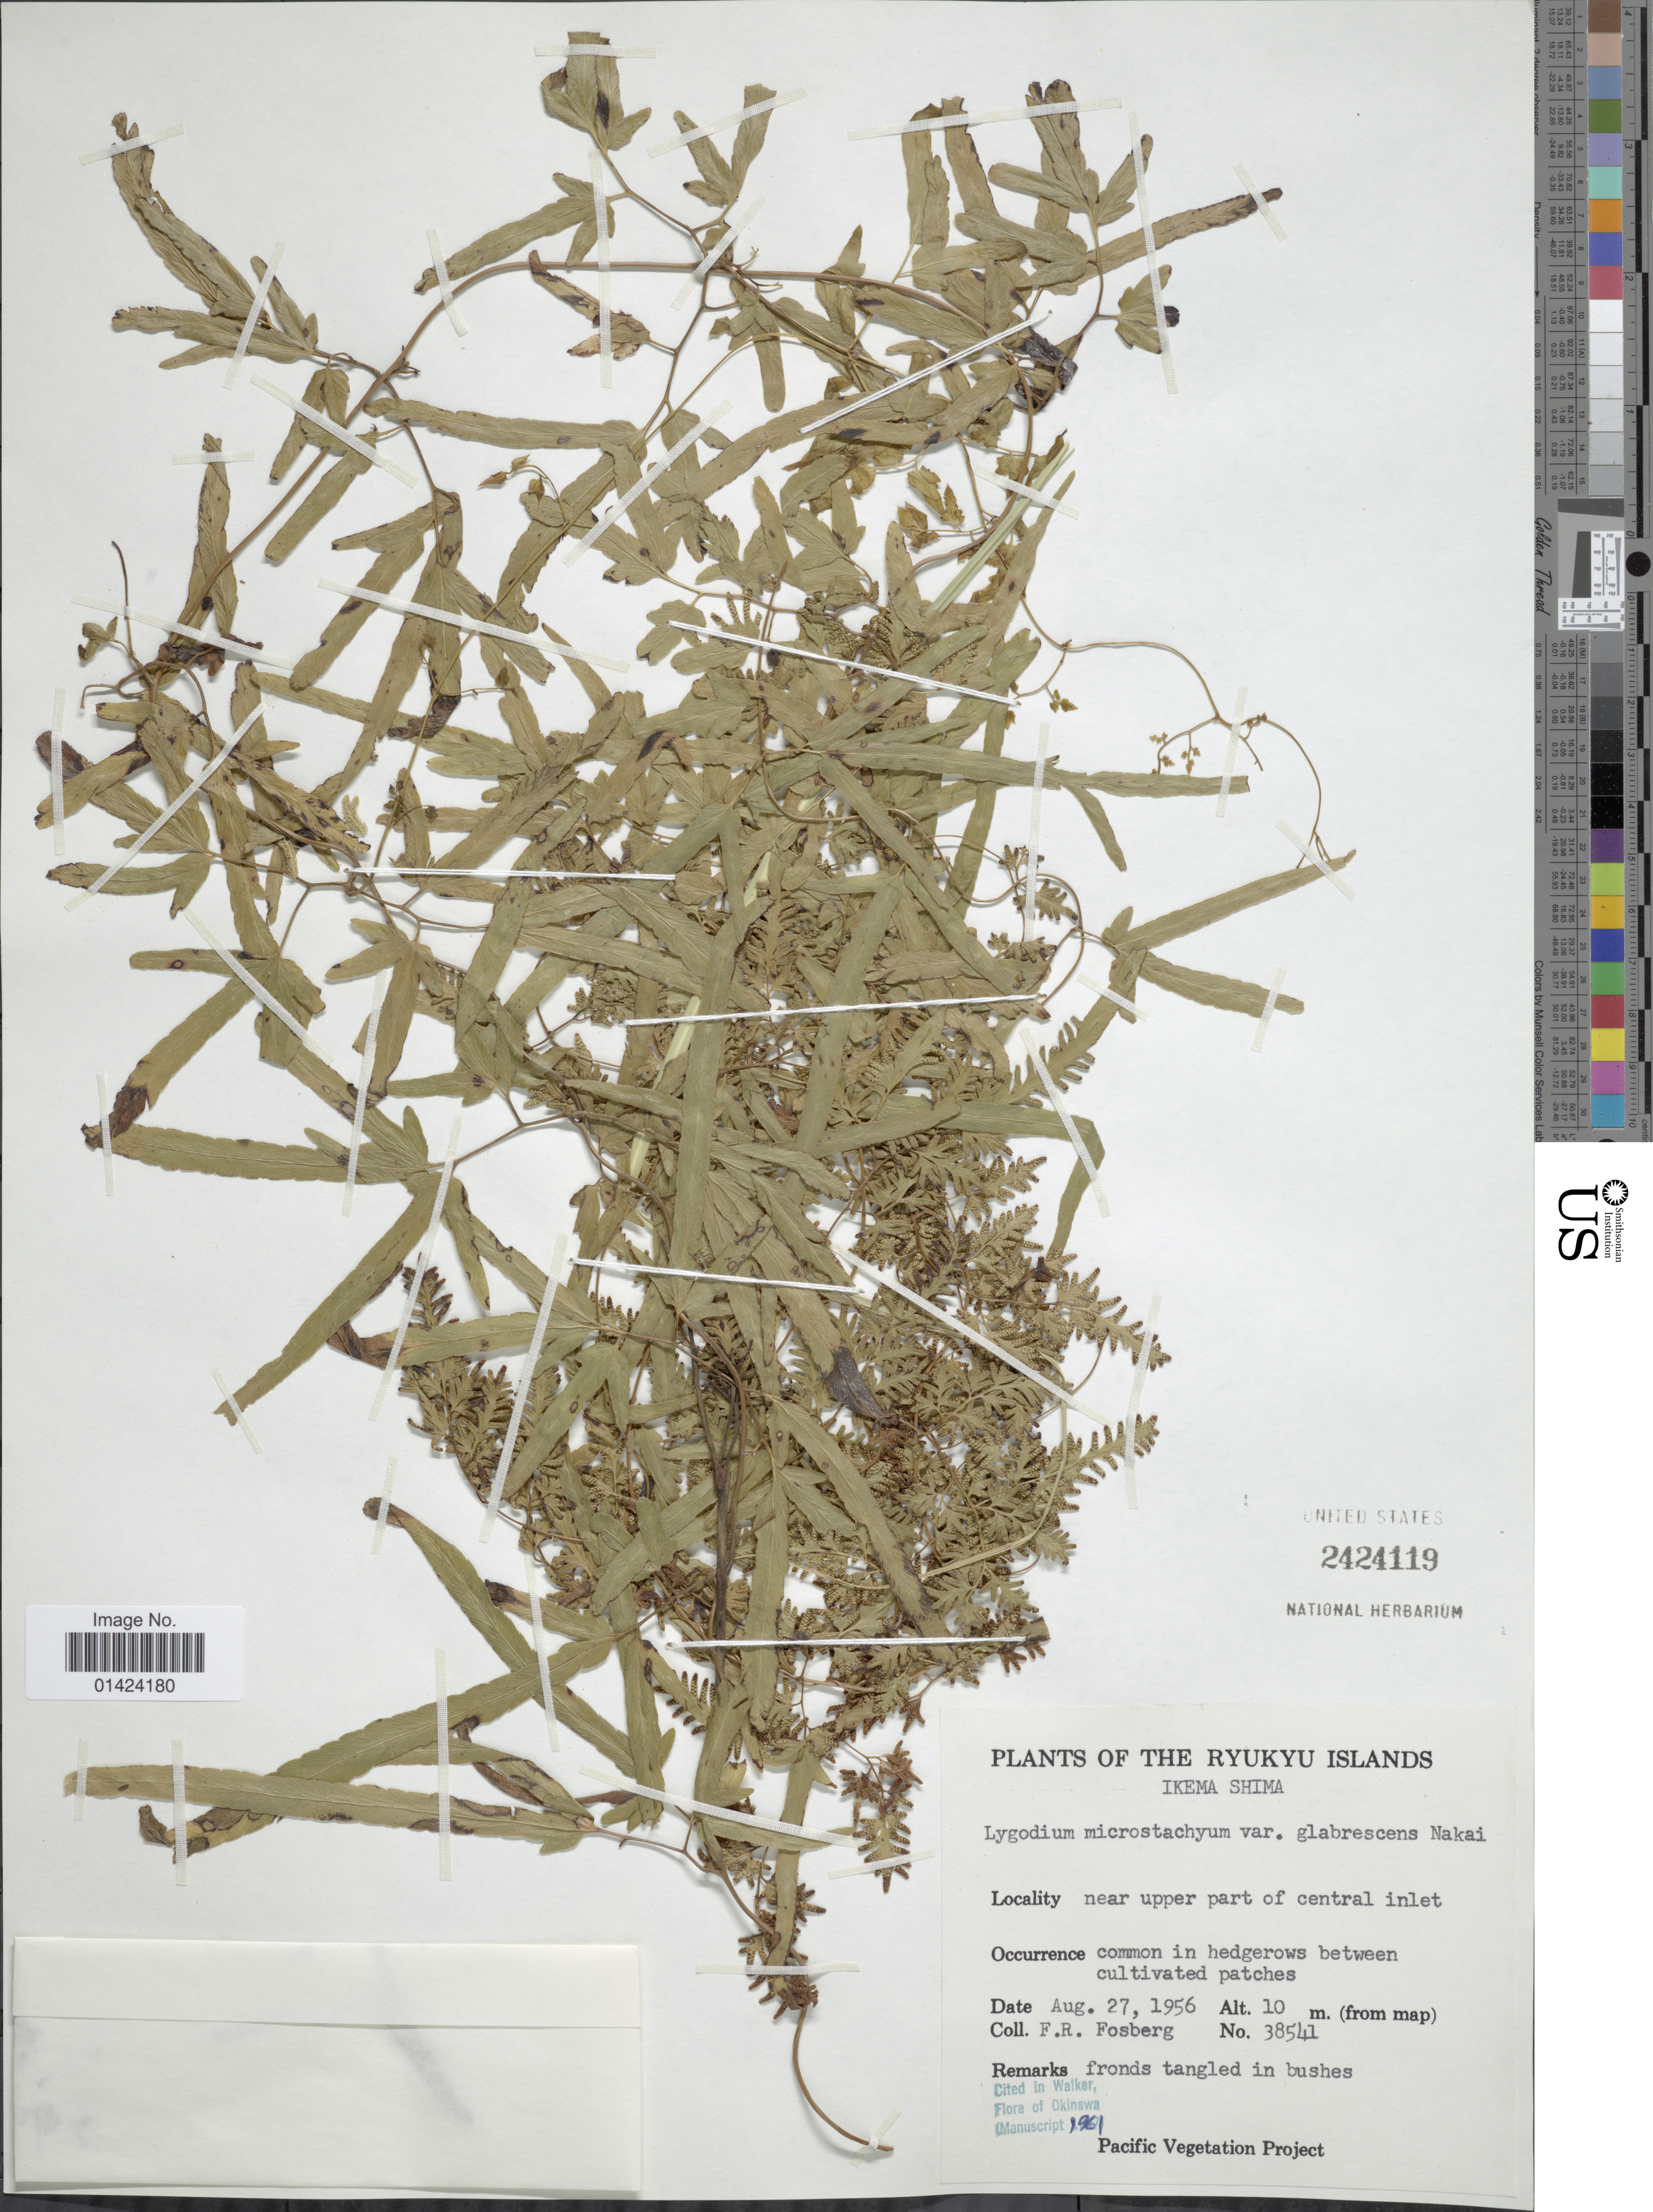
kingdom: Plantae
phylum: Tracheophyta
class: Polypodiopsida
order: Schizaeales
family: Lygodiaceae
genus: Lygodium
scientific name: Lygodium japonicum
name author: (Thunb.) Sw.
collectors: F. R. Fosberg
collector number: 38541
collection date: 1956-08-27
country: Japan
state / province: Okinawa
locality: Ryukyu Islands. Ikema Shima. Near upper part of central inlet.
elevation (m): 10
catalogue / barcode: US 2424119